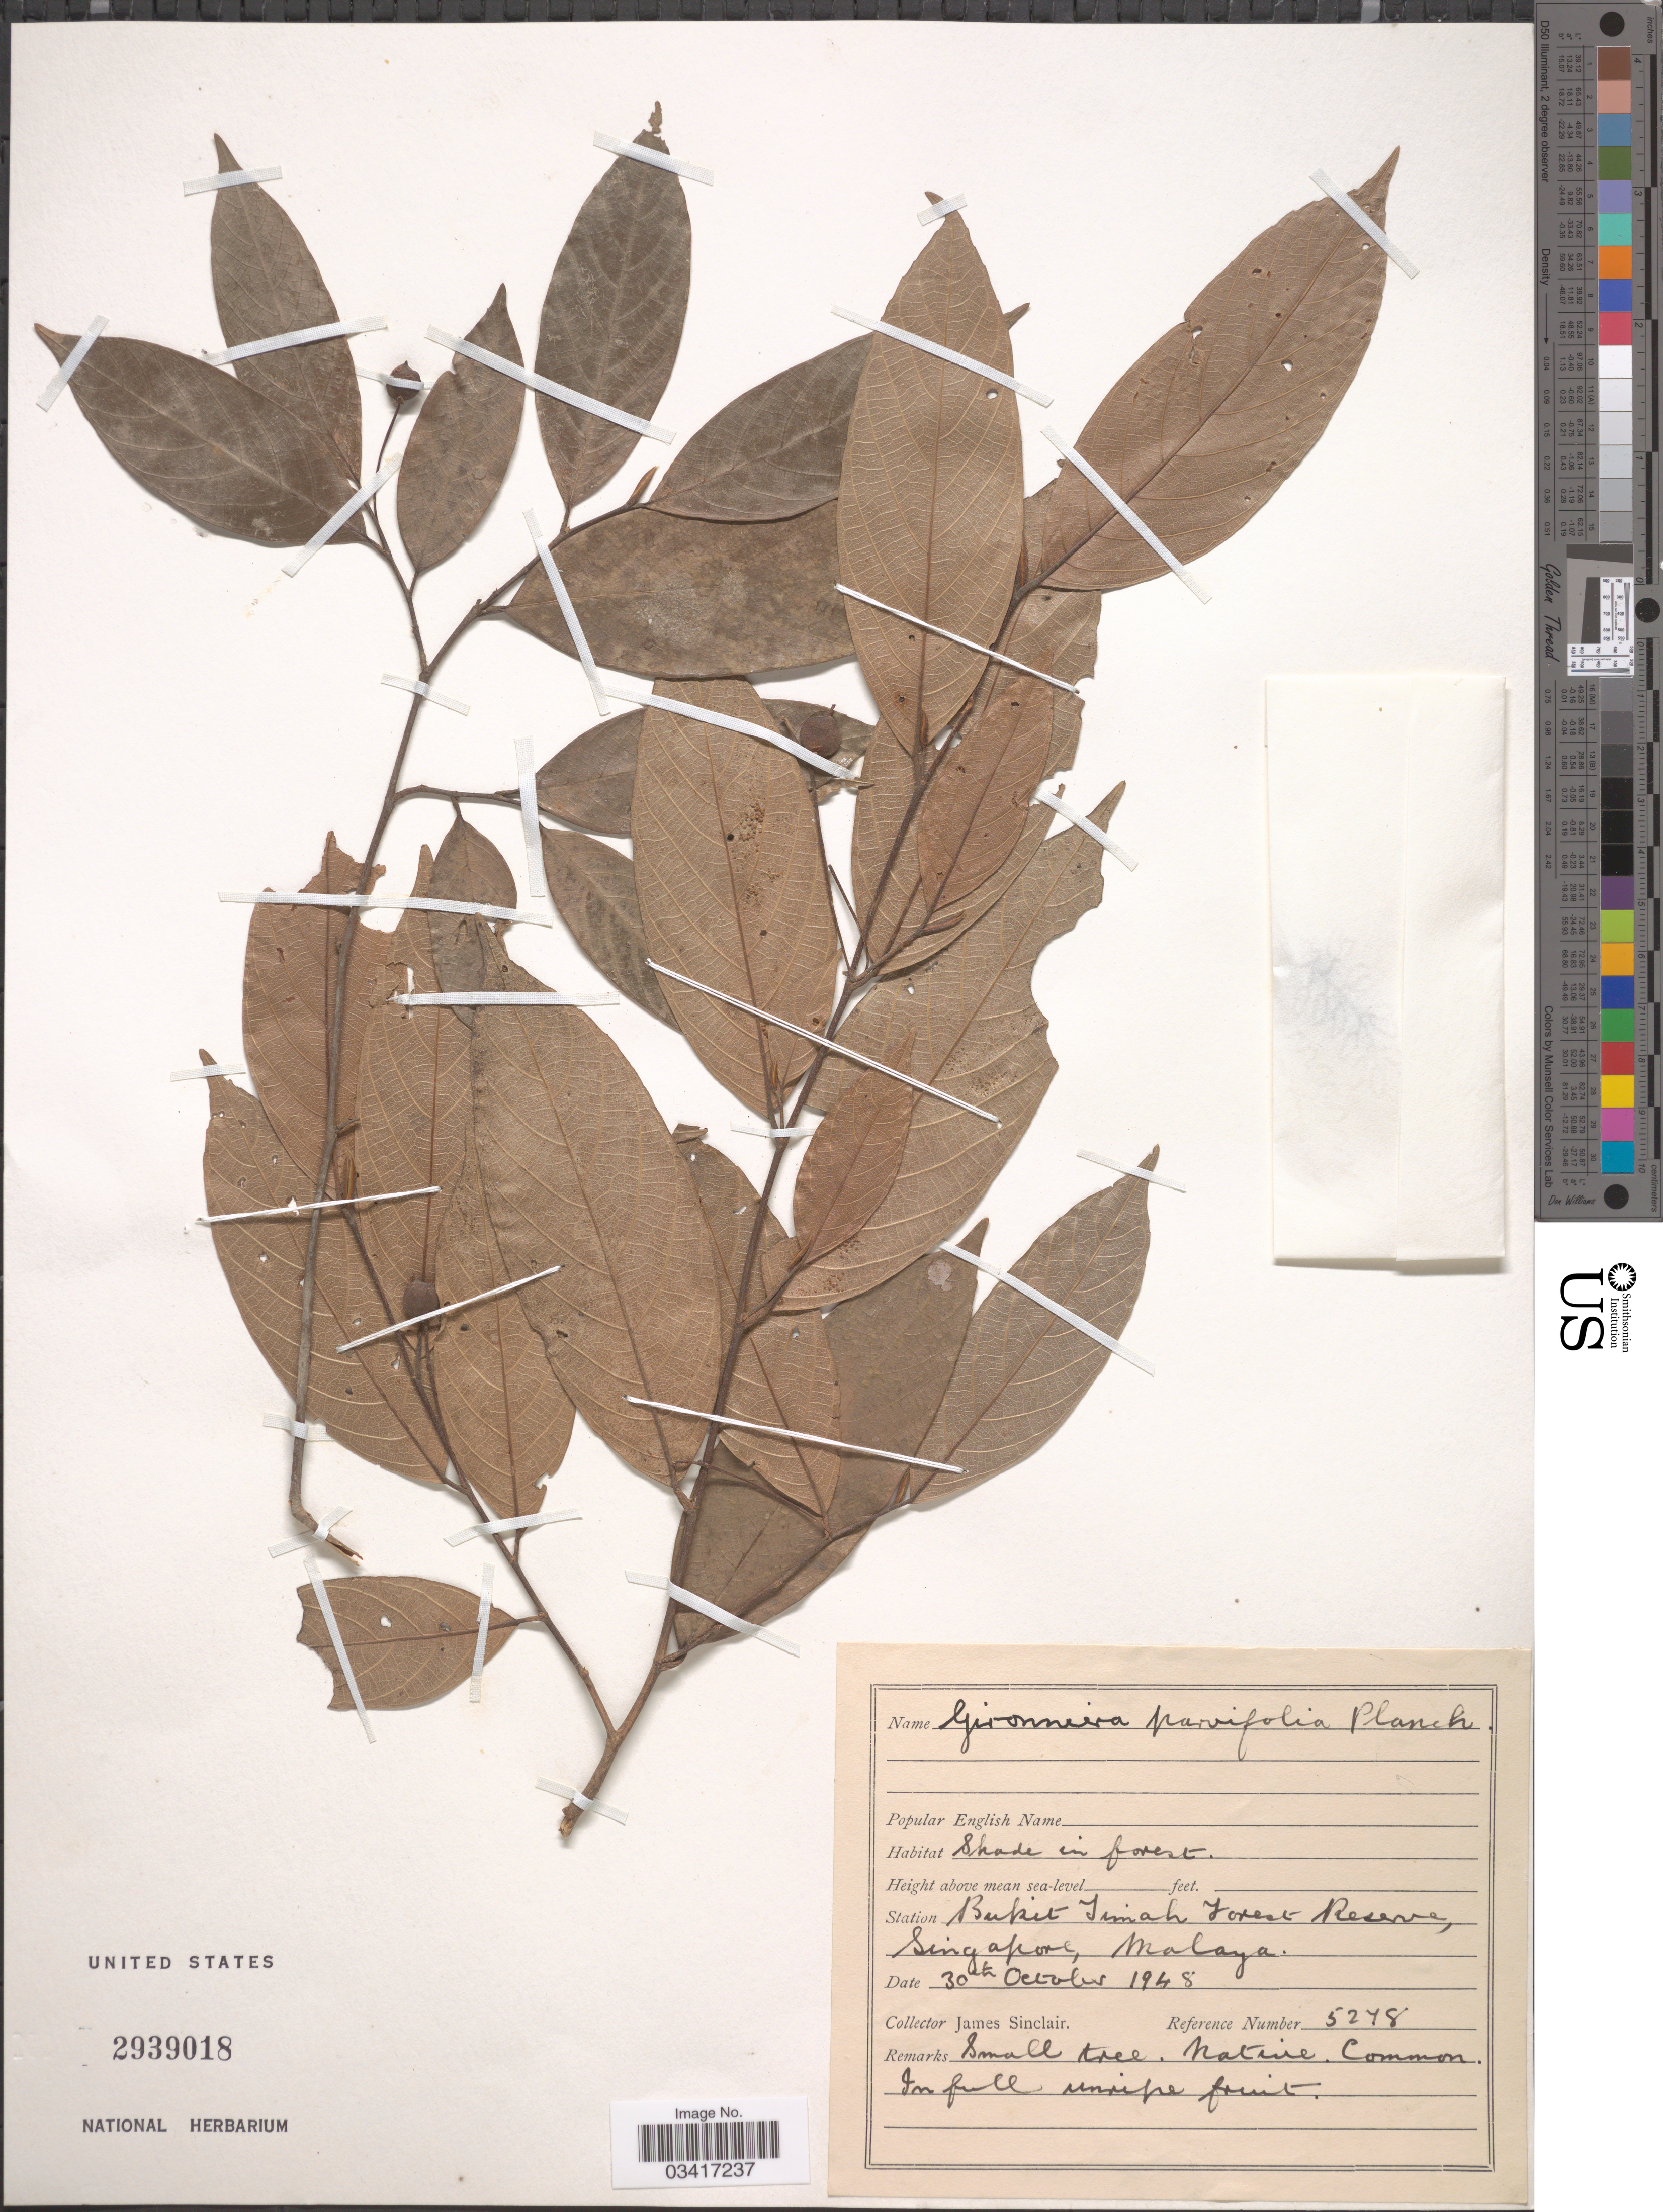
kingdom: Plantae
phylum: Tracheophyta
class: Magnoliopsida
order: Rosales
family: Cannabaceae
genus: Gironniera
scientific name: Gironniera parvifolia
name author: Planch.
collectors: J. Sinclair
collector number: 5248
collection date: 1948-10-30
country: Singapore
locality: Station Bukit Timah Forest Reserve, Malaya.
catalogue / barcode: US 2939018